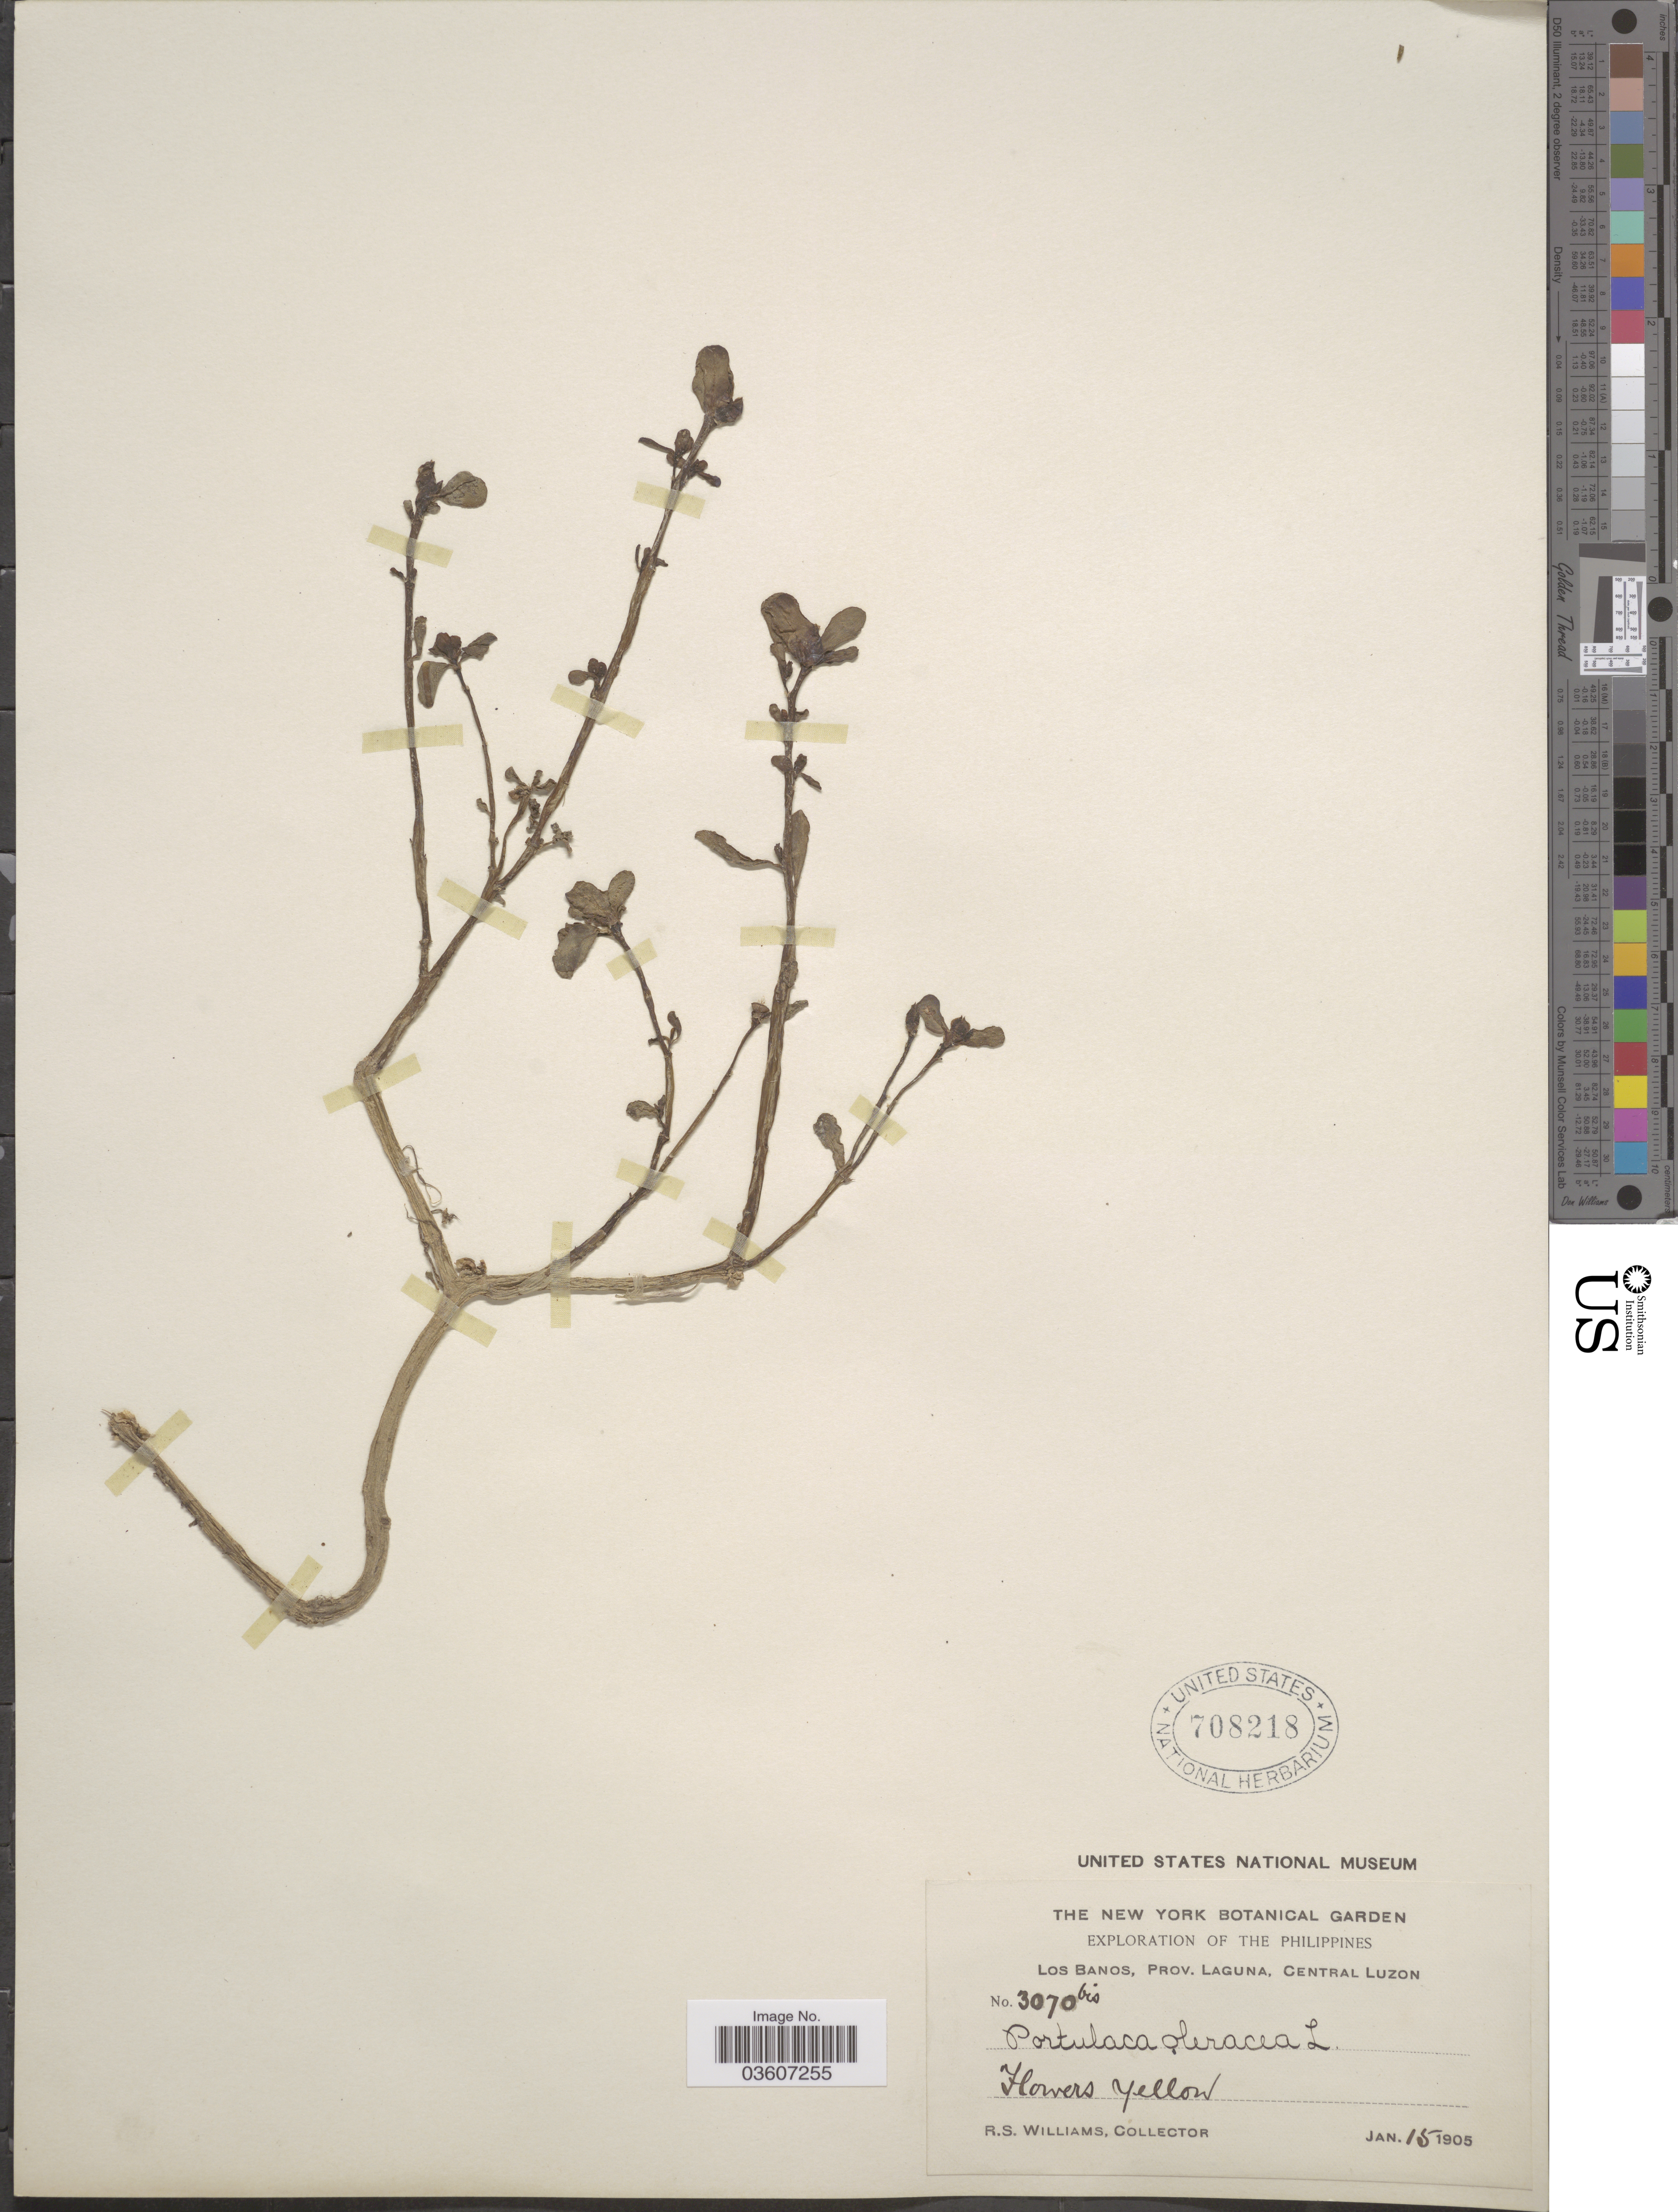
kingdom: Plantae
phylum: Tracheophyta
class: Magnoliopsida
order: Caryophyllales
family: Portulacaceae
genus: Portulaca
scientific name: Portulaca oleracea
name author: L.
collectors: R. S. Williams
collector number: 3070bis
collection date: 1905-01-15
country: Philippines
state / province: Central Luzon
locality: Los Banos, Prov. Laguna, Central Luzon.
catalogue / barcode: US 708218